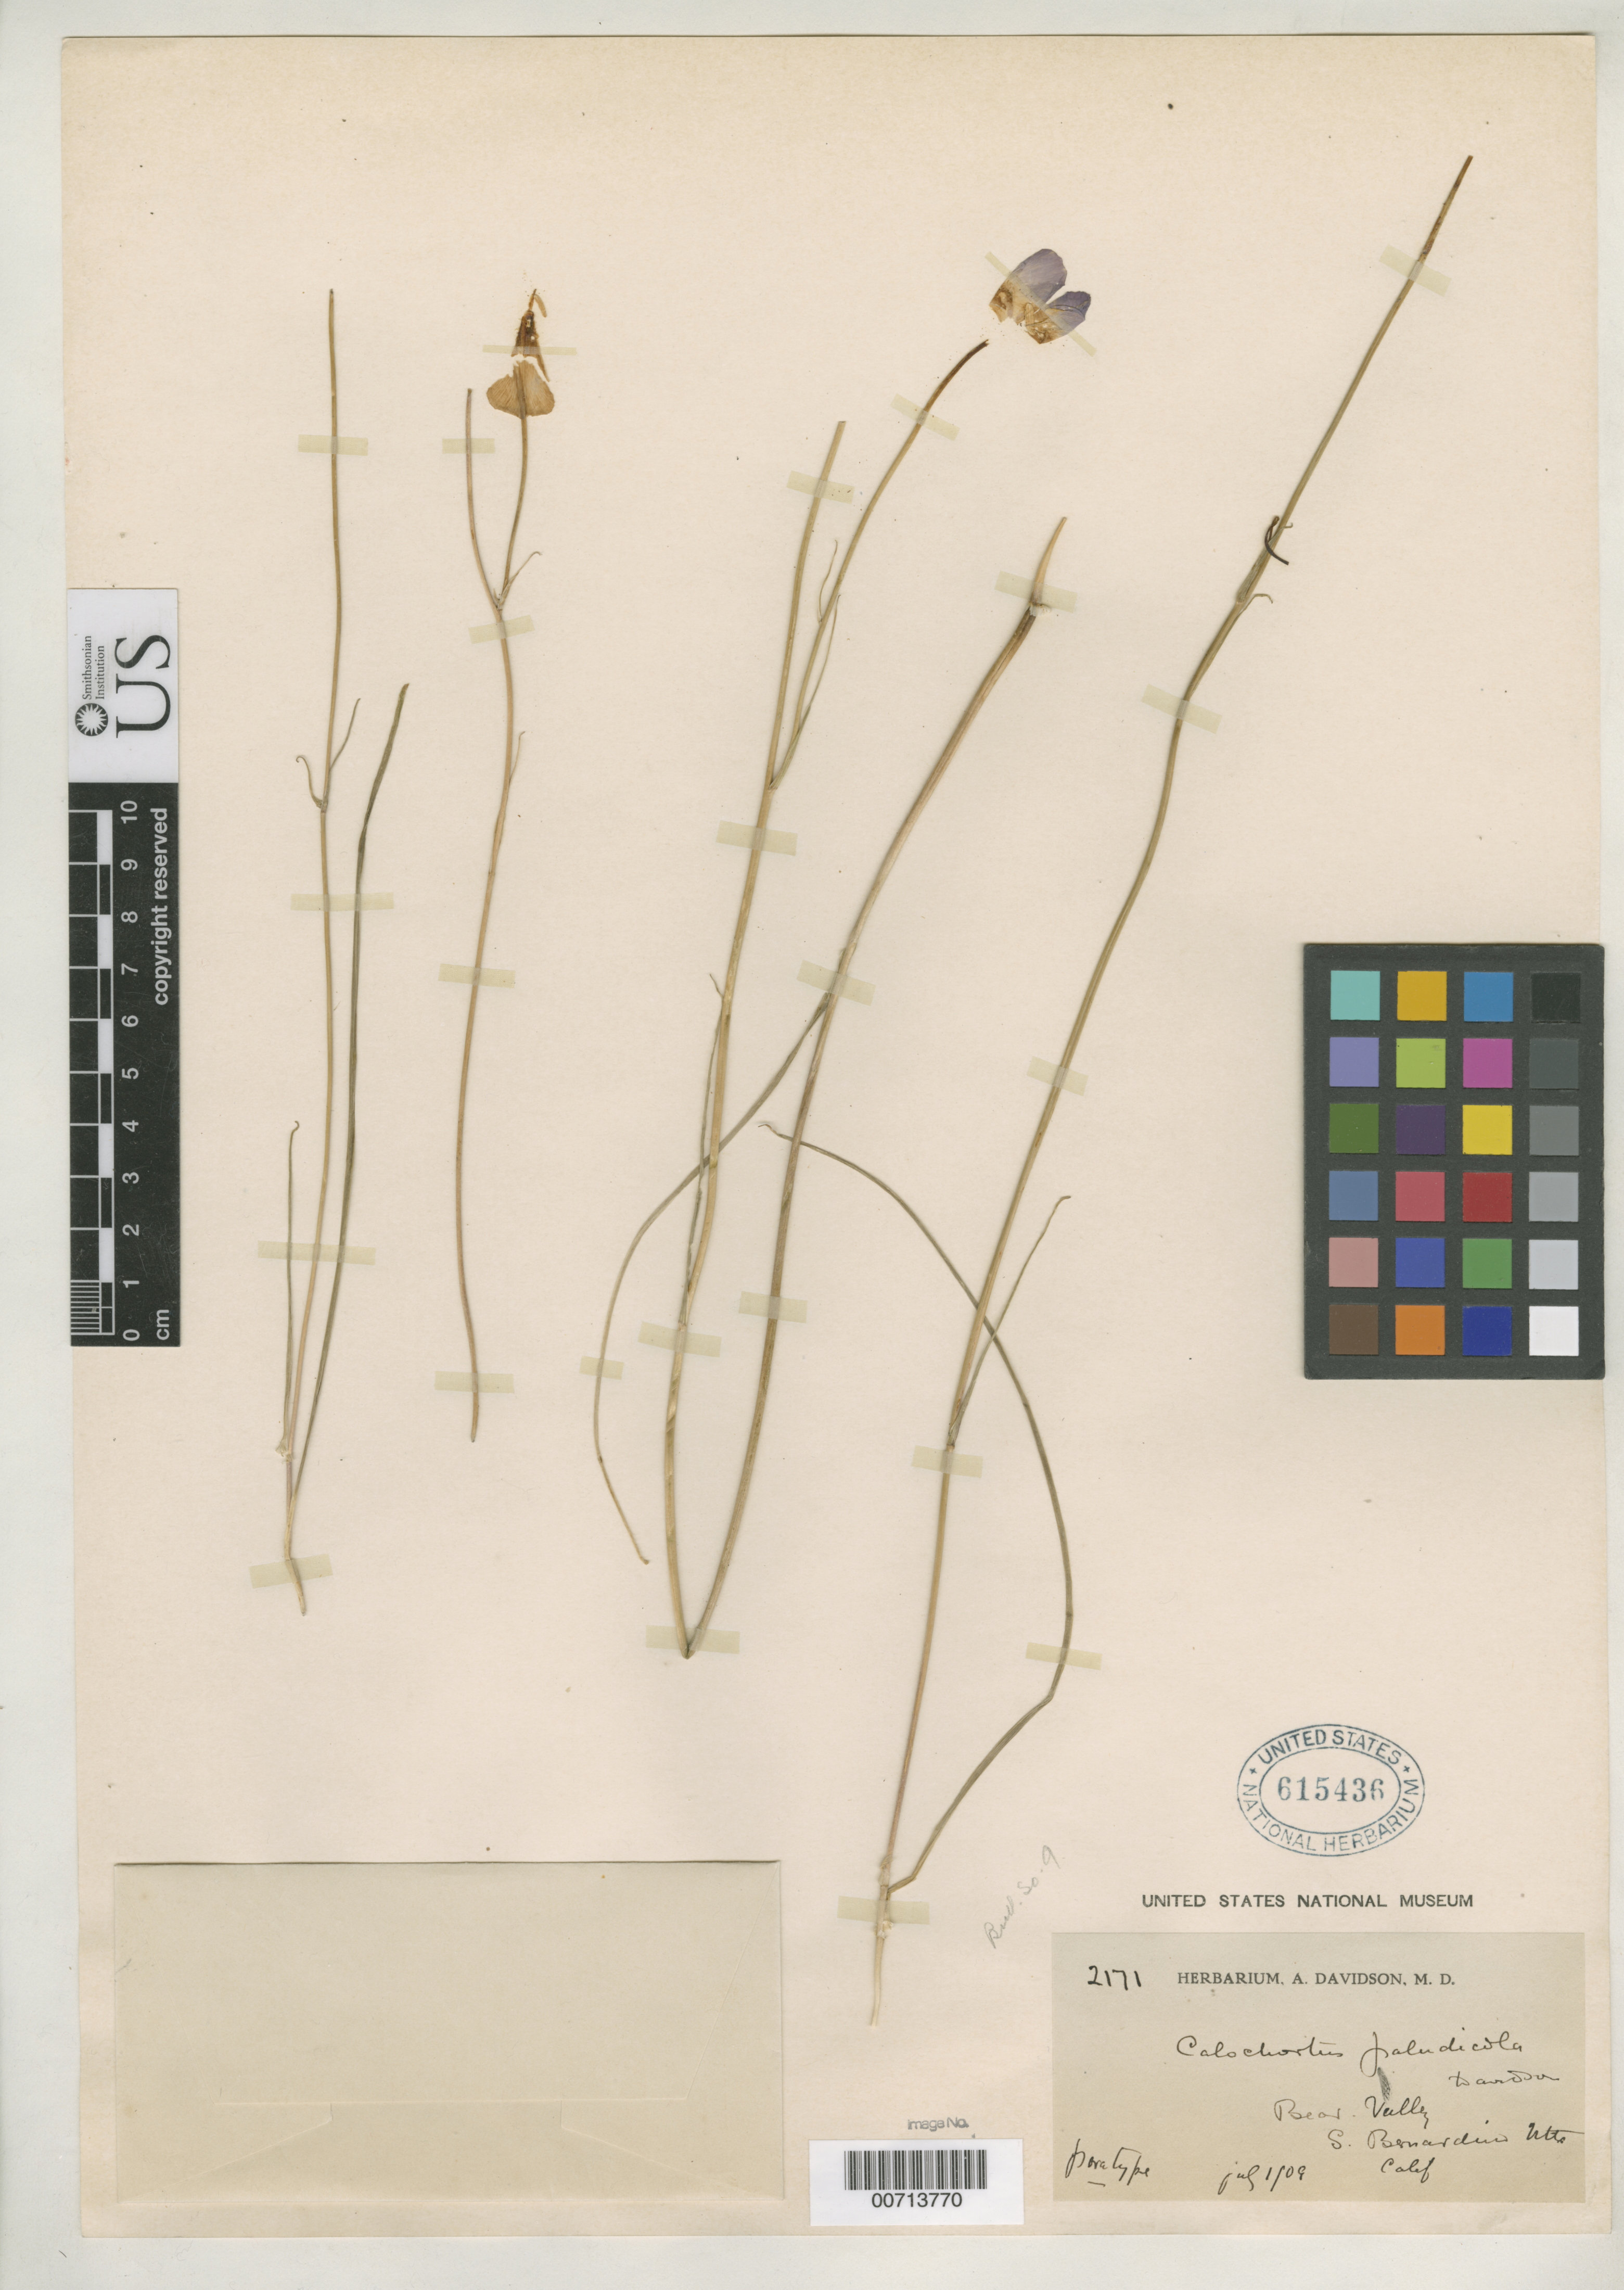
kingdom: Plantae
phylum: Tracheophyta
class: Liliopsida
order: Liliales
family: Liliaceae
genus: Calochortus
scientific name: Calochortus paludicola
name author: Davidson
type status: Isotype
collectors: A. Davidson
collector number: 2171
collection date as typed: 01 Jul 1909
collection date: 1909-07-01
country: United States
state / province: California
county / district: San Bernardino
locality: San Bernardino Mountains, meadows, Bear Valley.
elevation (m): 1981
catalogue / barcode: US 615436